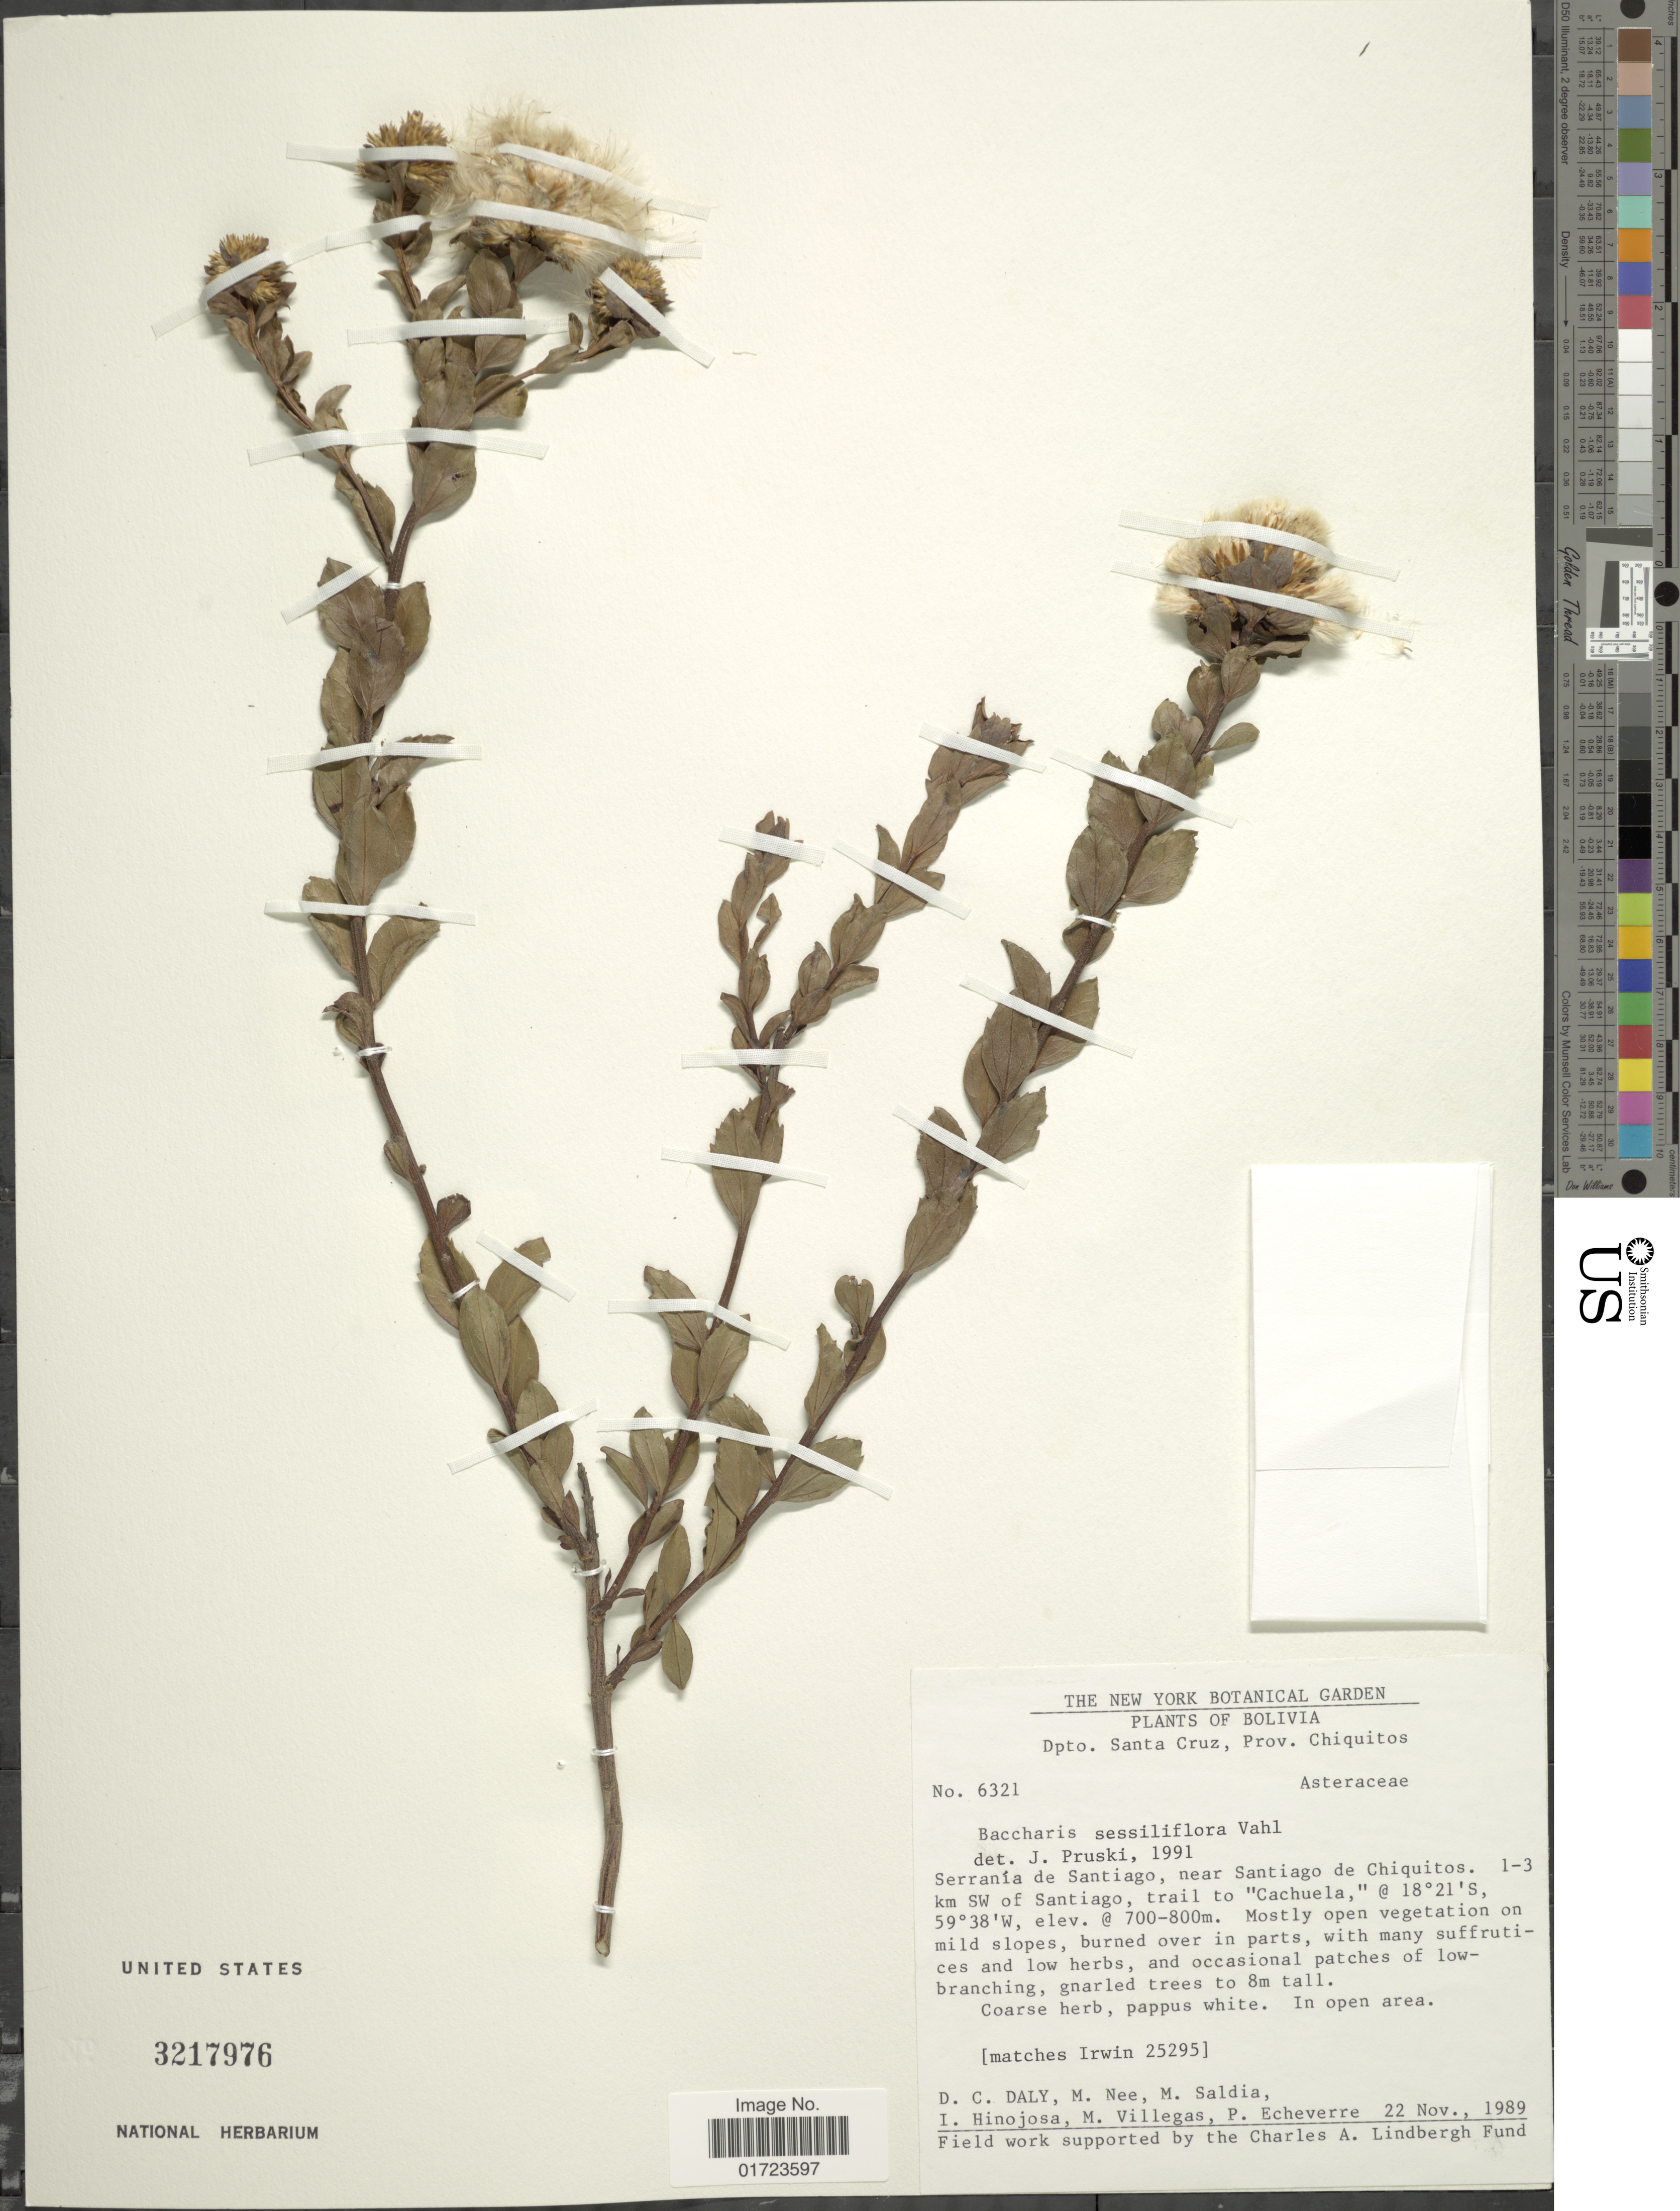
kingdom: Plantae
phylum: Tracheophyta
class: Magnoliopsida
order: Asterales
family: Asteraceae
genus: Baccharis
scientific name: Baccharis sessiliflora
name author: Vahl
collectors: D. C. Daly, M. Nee, M. Saldia, I. Hinojosa & et al.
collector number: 6321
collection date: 1989-11-22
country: Bolivia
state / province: Santa Cruz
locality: Dpto. Santa Cruz, Prov. Chiquitos. Serrania de Santiago, near Santiago de Chiquitos, 1-3 km SW of Santiago, trail to "Cachuela,".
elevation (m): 700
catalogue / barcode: US 3217976